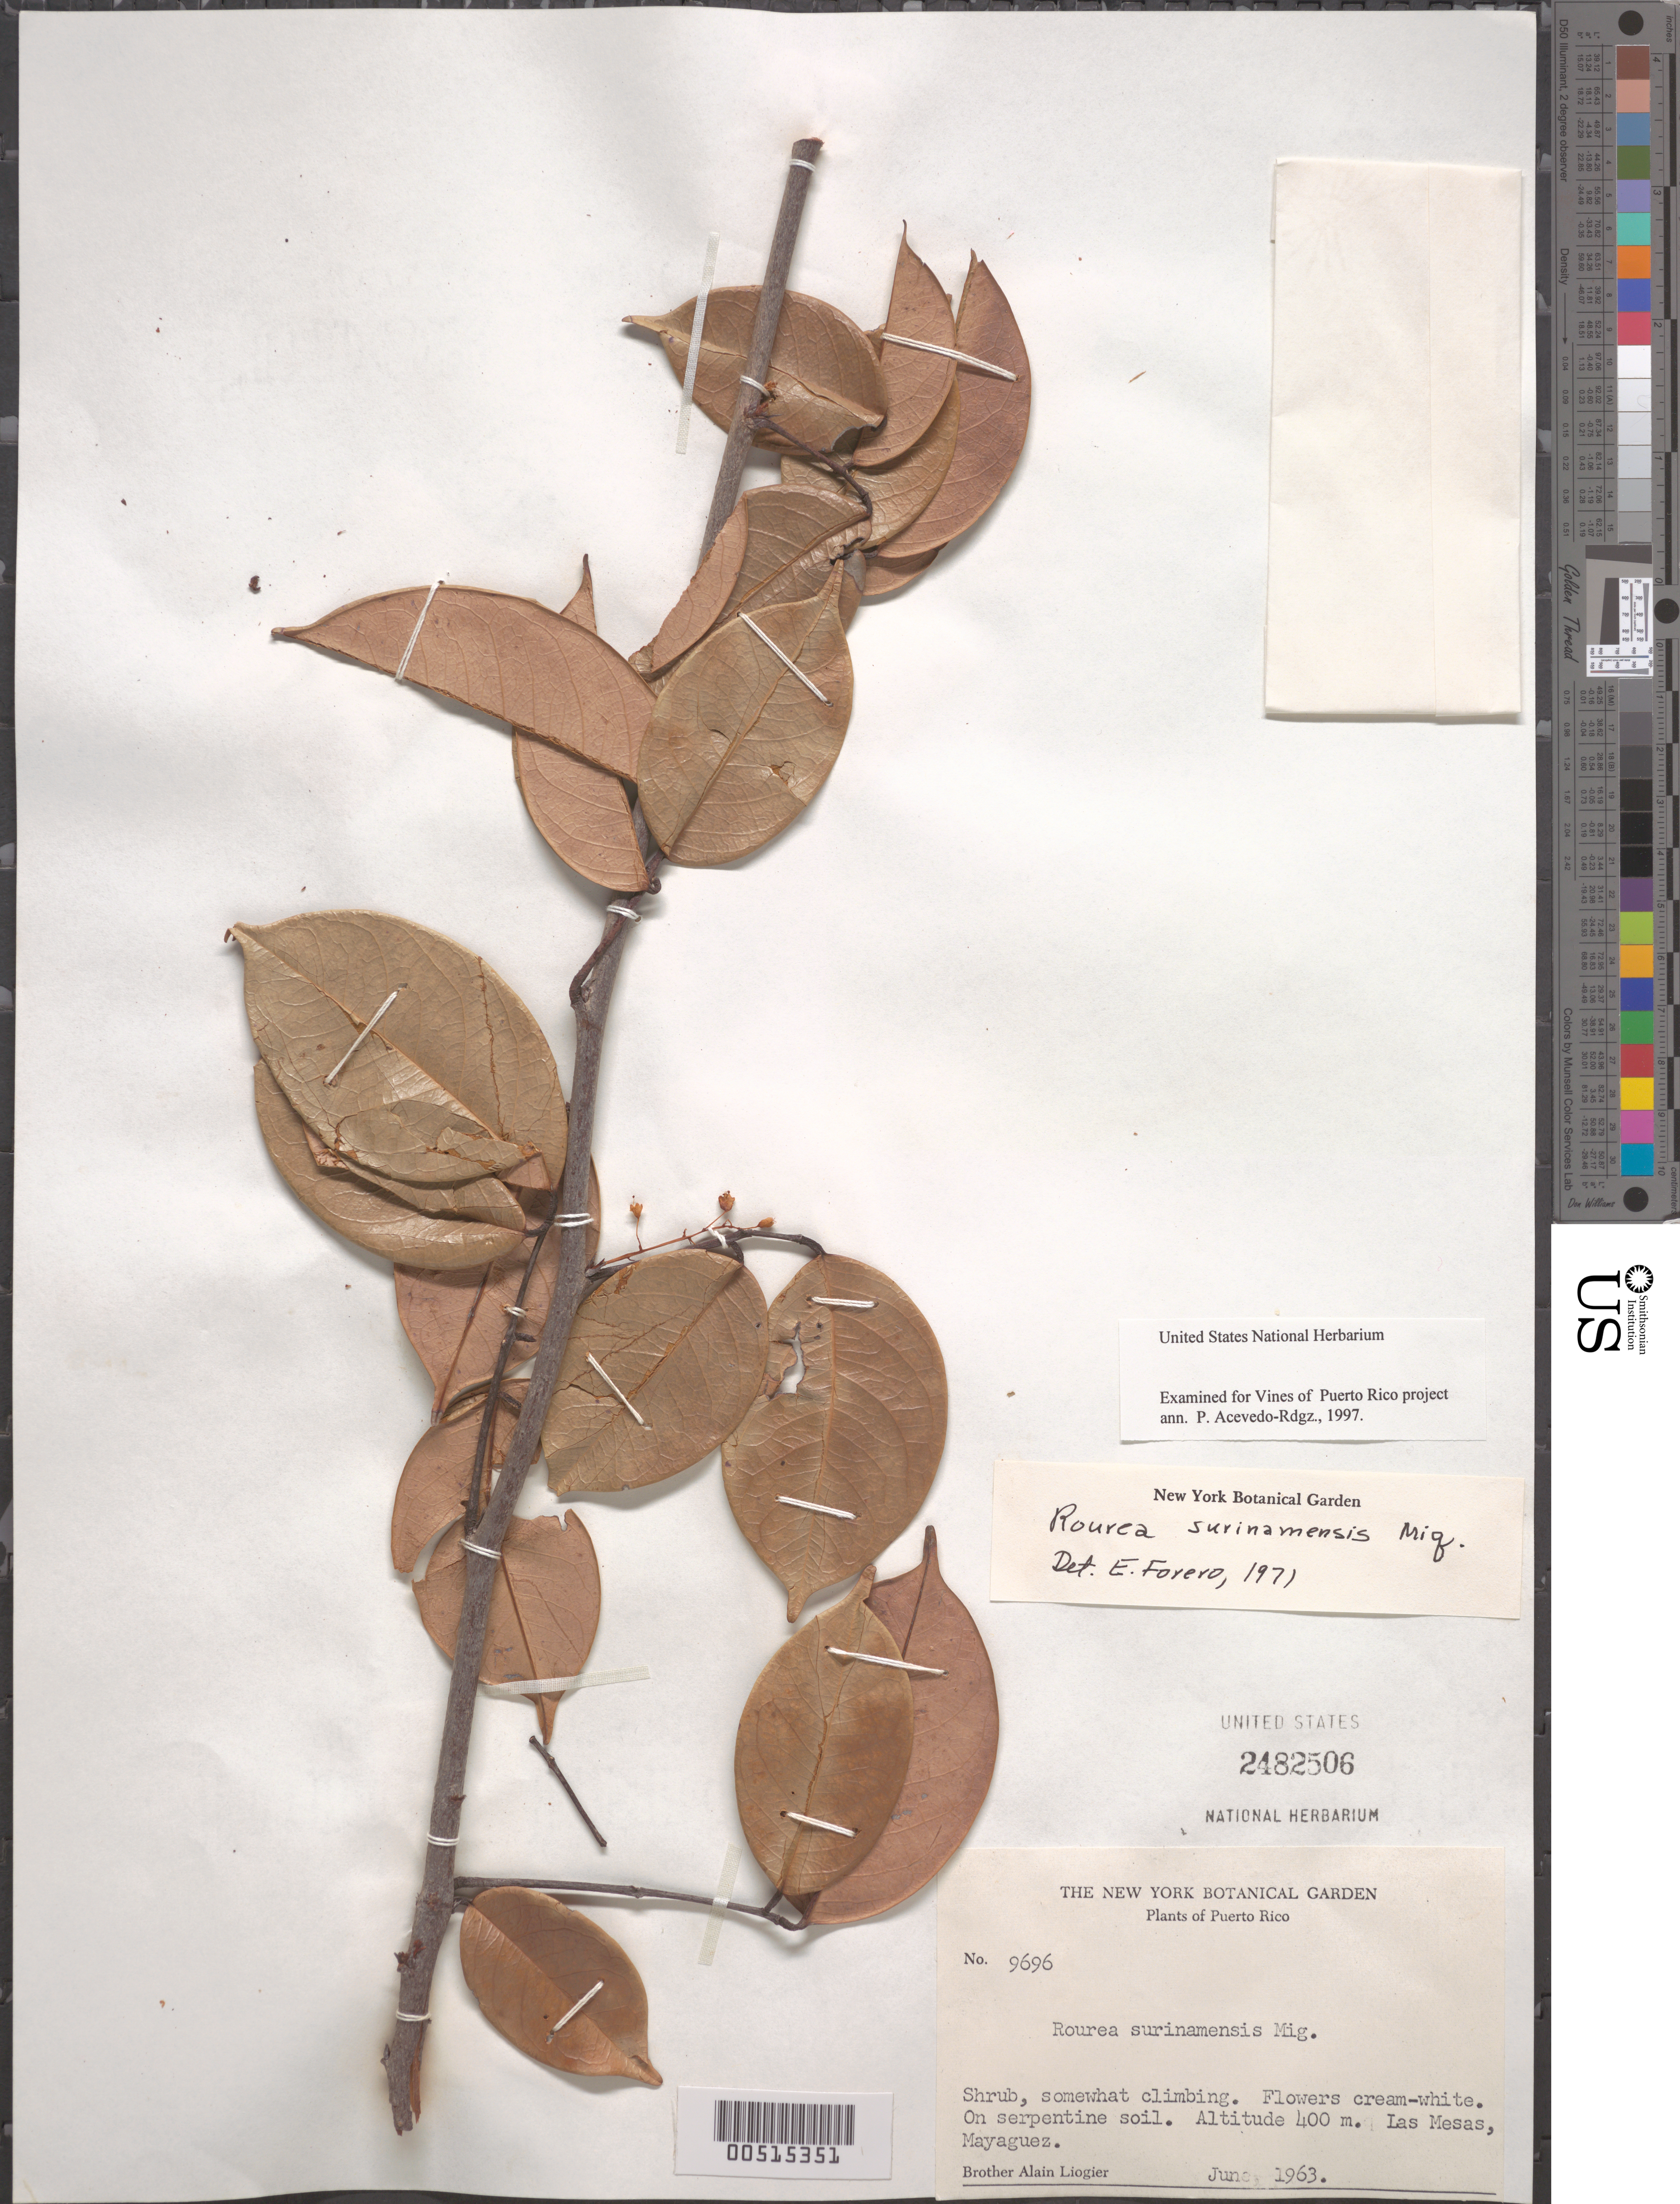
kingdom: Plantae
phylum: Tracheophyta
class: Magnoliopsida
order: Oxalidales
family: Connaraceae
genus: Rourea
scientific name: Rourea surinamensis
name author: Miq.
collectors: A. H. Liogier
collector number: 9696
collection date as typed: Jun 1963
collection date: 1963-06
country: Puerto Rico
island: Greater Antilles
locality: Las Mesas, Mayaguez. On serpentine soil.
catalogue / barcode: US 2482506